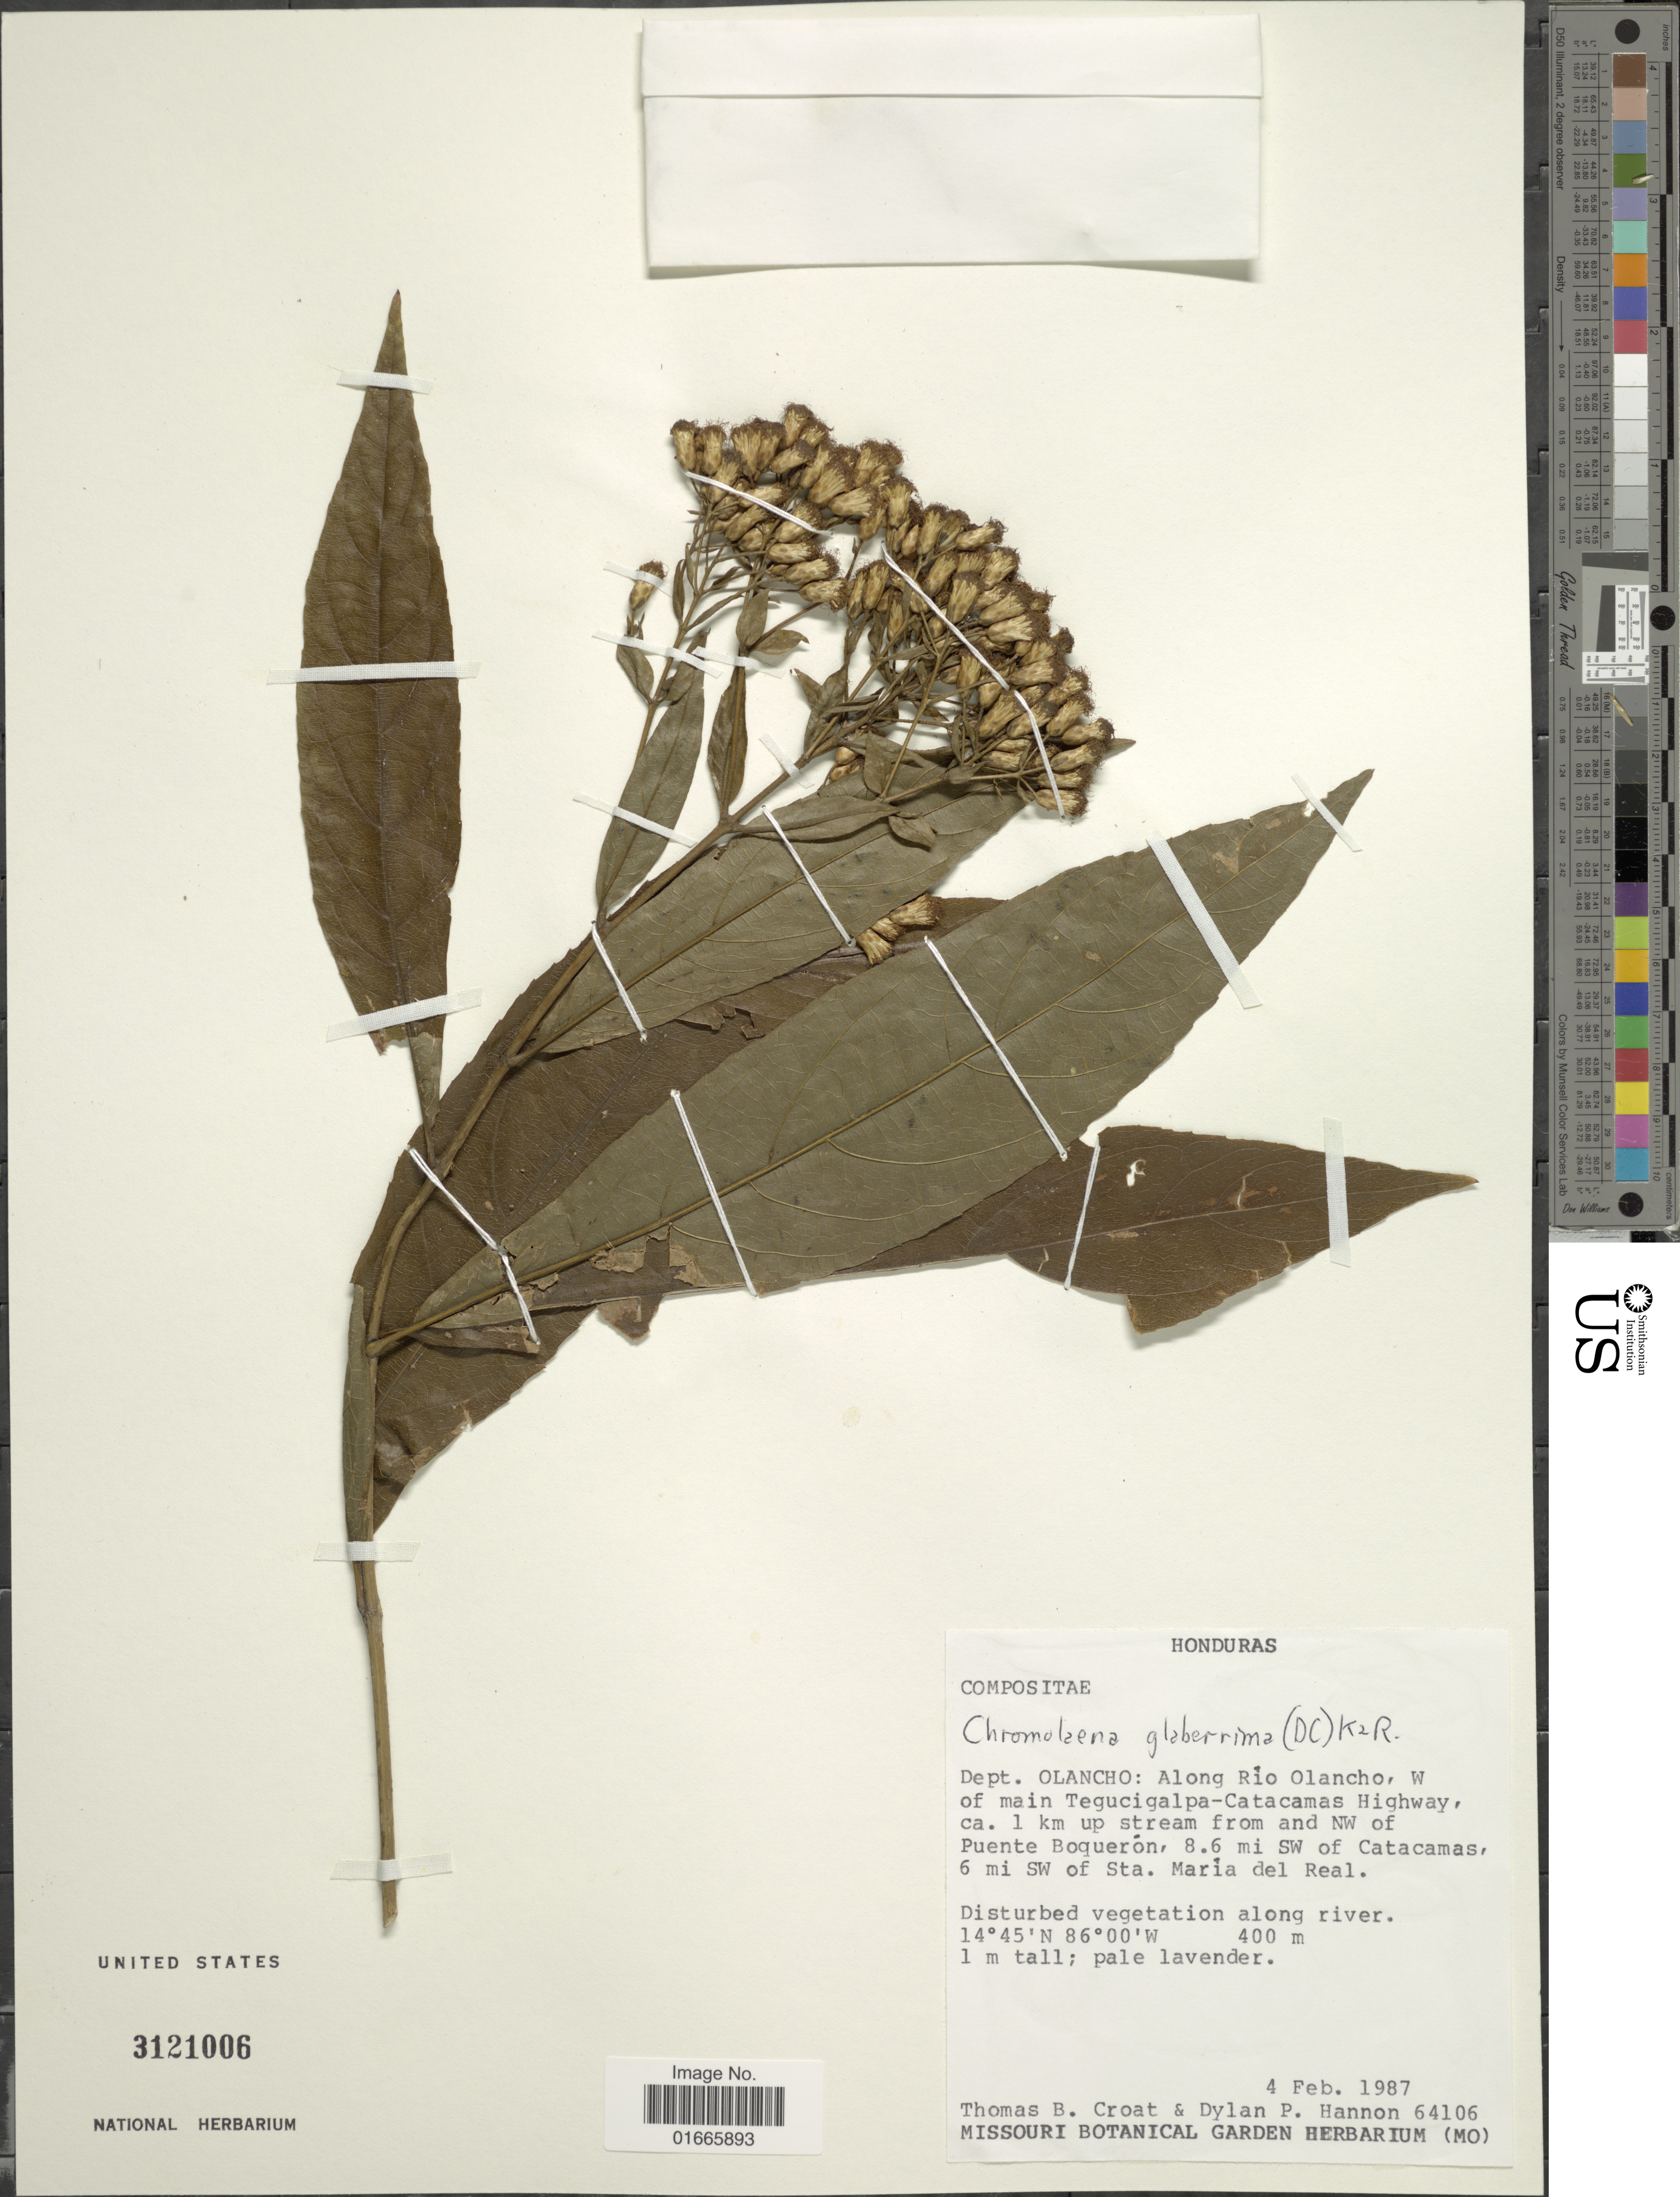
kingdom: Plantae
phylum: Tracheophyta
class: Magnoliopsida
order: Asterales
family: Asteraceae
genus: Chromolaena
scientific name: Chromolaena glaberrima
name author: (DC.) R.M. King & H. Rob.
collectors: T. B. Croat & D. Hannon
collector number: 64106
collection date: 1987-02-04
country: Honduras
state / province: Olancho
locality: Dept. Olancho: along Rio Olancho, W of main Tegucigalpa-Catacamas Highway, ca. 1 km up stream from and NW of Puente Boqueron, 8.6 mi SW of Catacamas,6 mi SW of Sta., Maria del Real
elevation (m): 400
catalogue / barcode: US 3121006